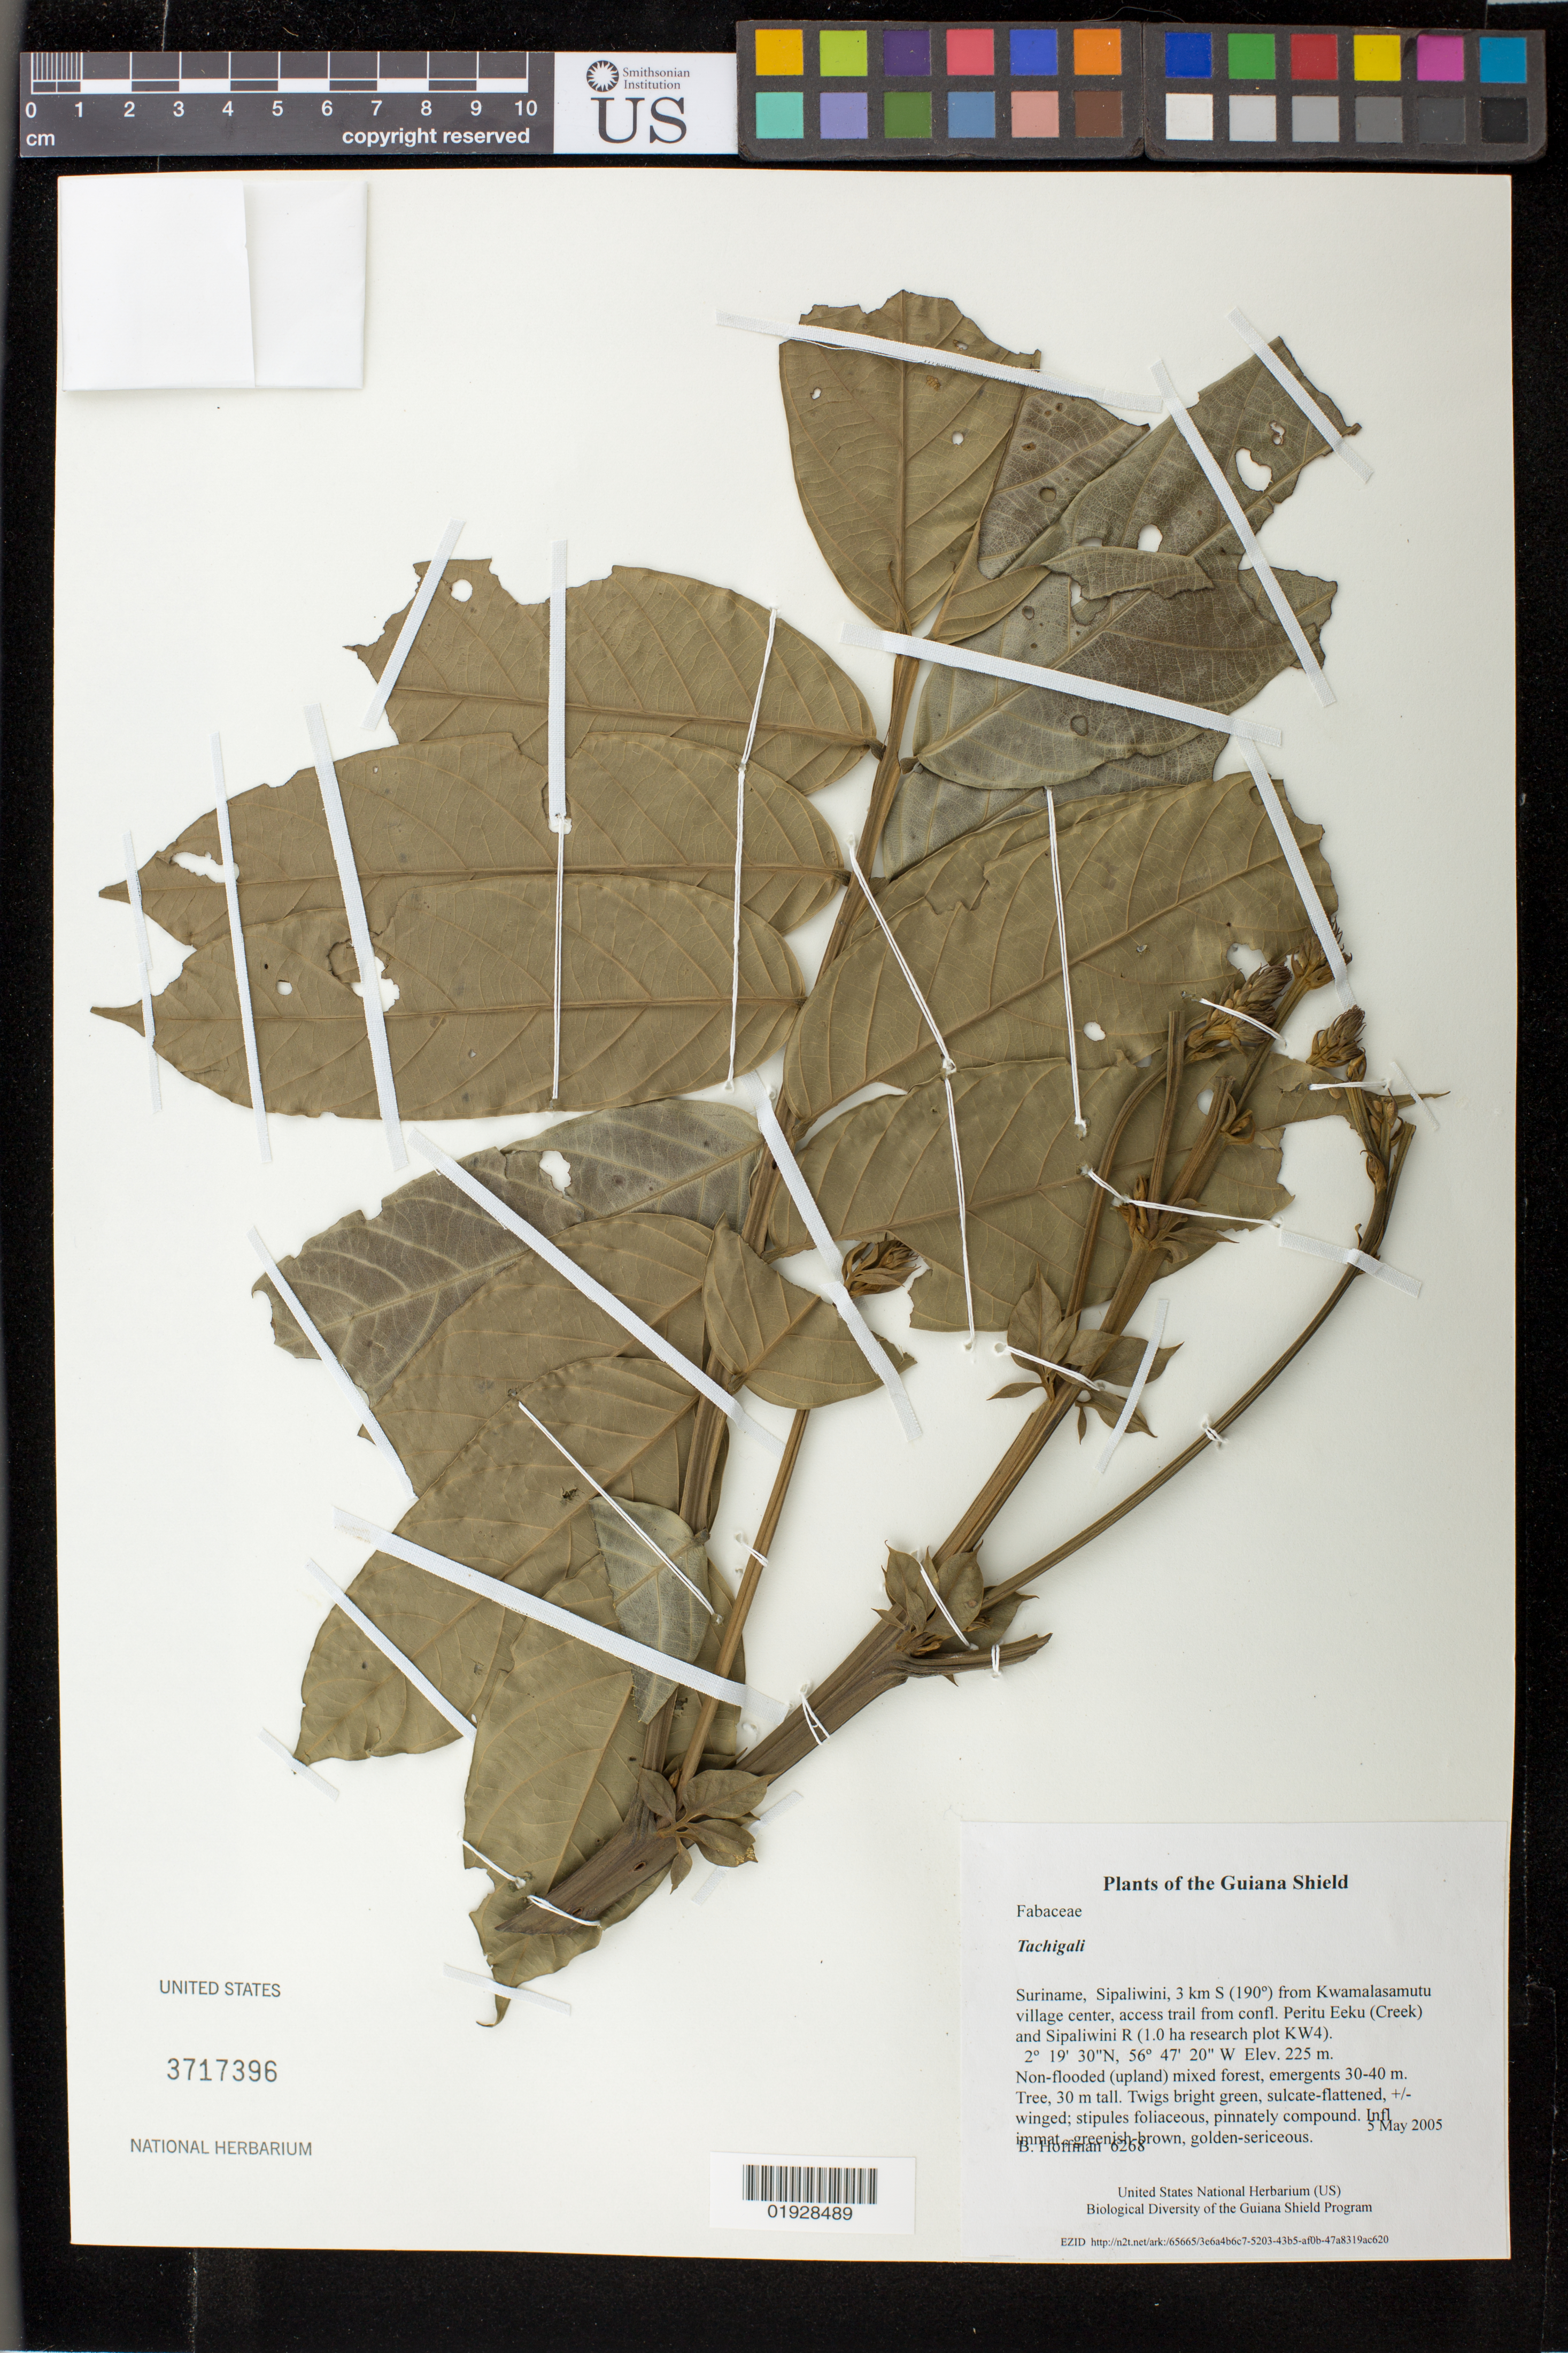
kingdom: Plantae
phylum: Tracheophyta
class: Magnoliopsida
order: Fabales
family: Fabaceae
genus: Tachigali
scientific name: Tachigali sp.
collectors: B. Hoffman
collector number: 6268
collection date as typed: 5 May 2005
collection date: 2005-05-05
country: Suriname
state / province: Sipaliwini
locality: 3 km S (190º) from Kwamalasamutu village center, access trail from confl. Peritu Eeku (Creek) and Sipaliwini R (1.0 ha research plot KW4)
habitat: Non-flooded (upland) mixed forest, emergents 30-40 m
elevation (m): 225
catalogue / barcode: US 3717396